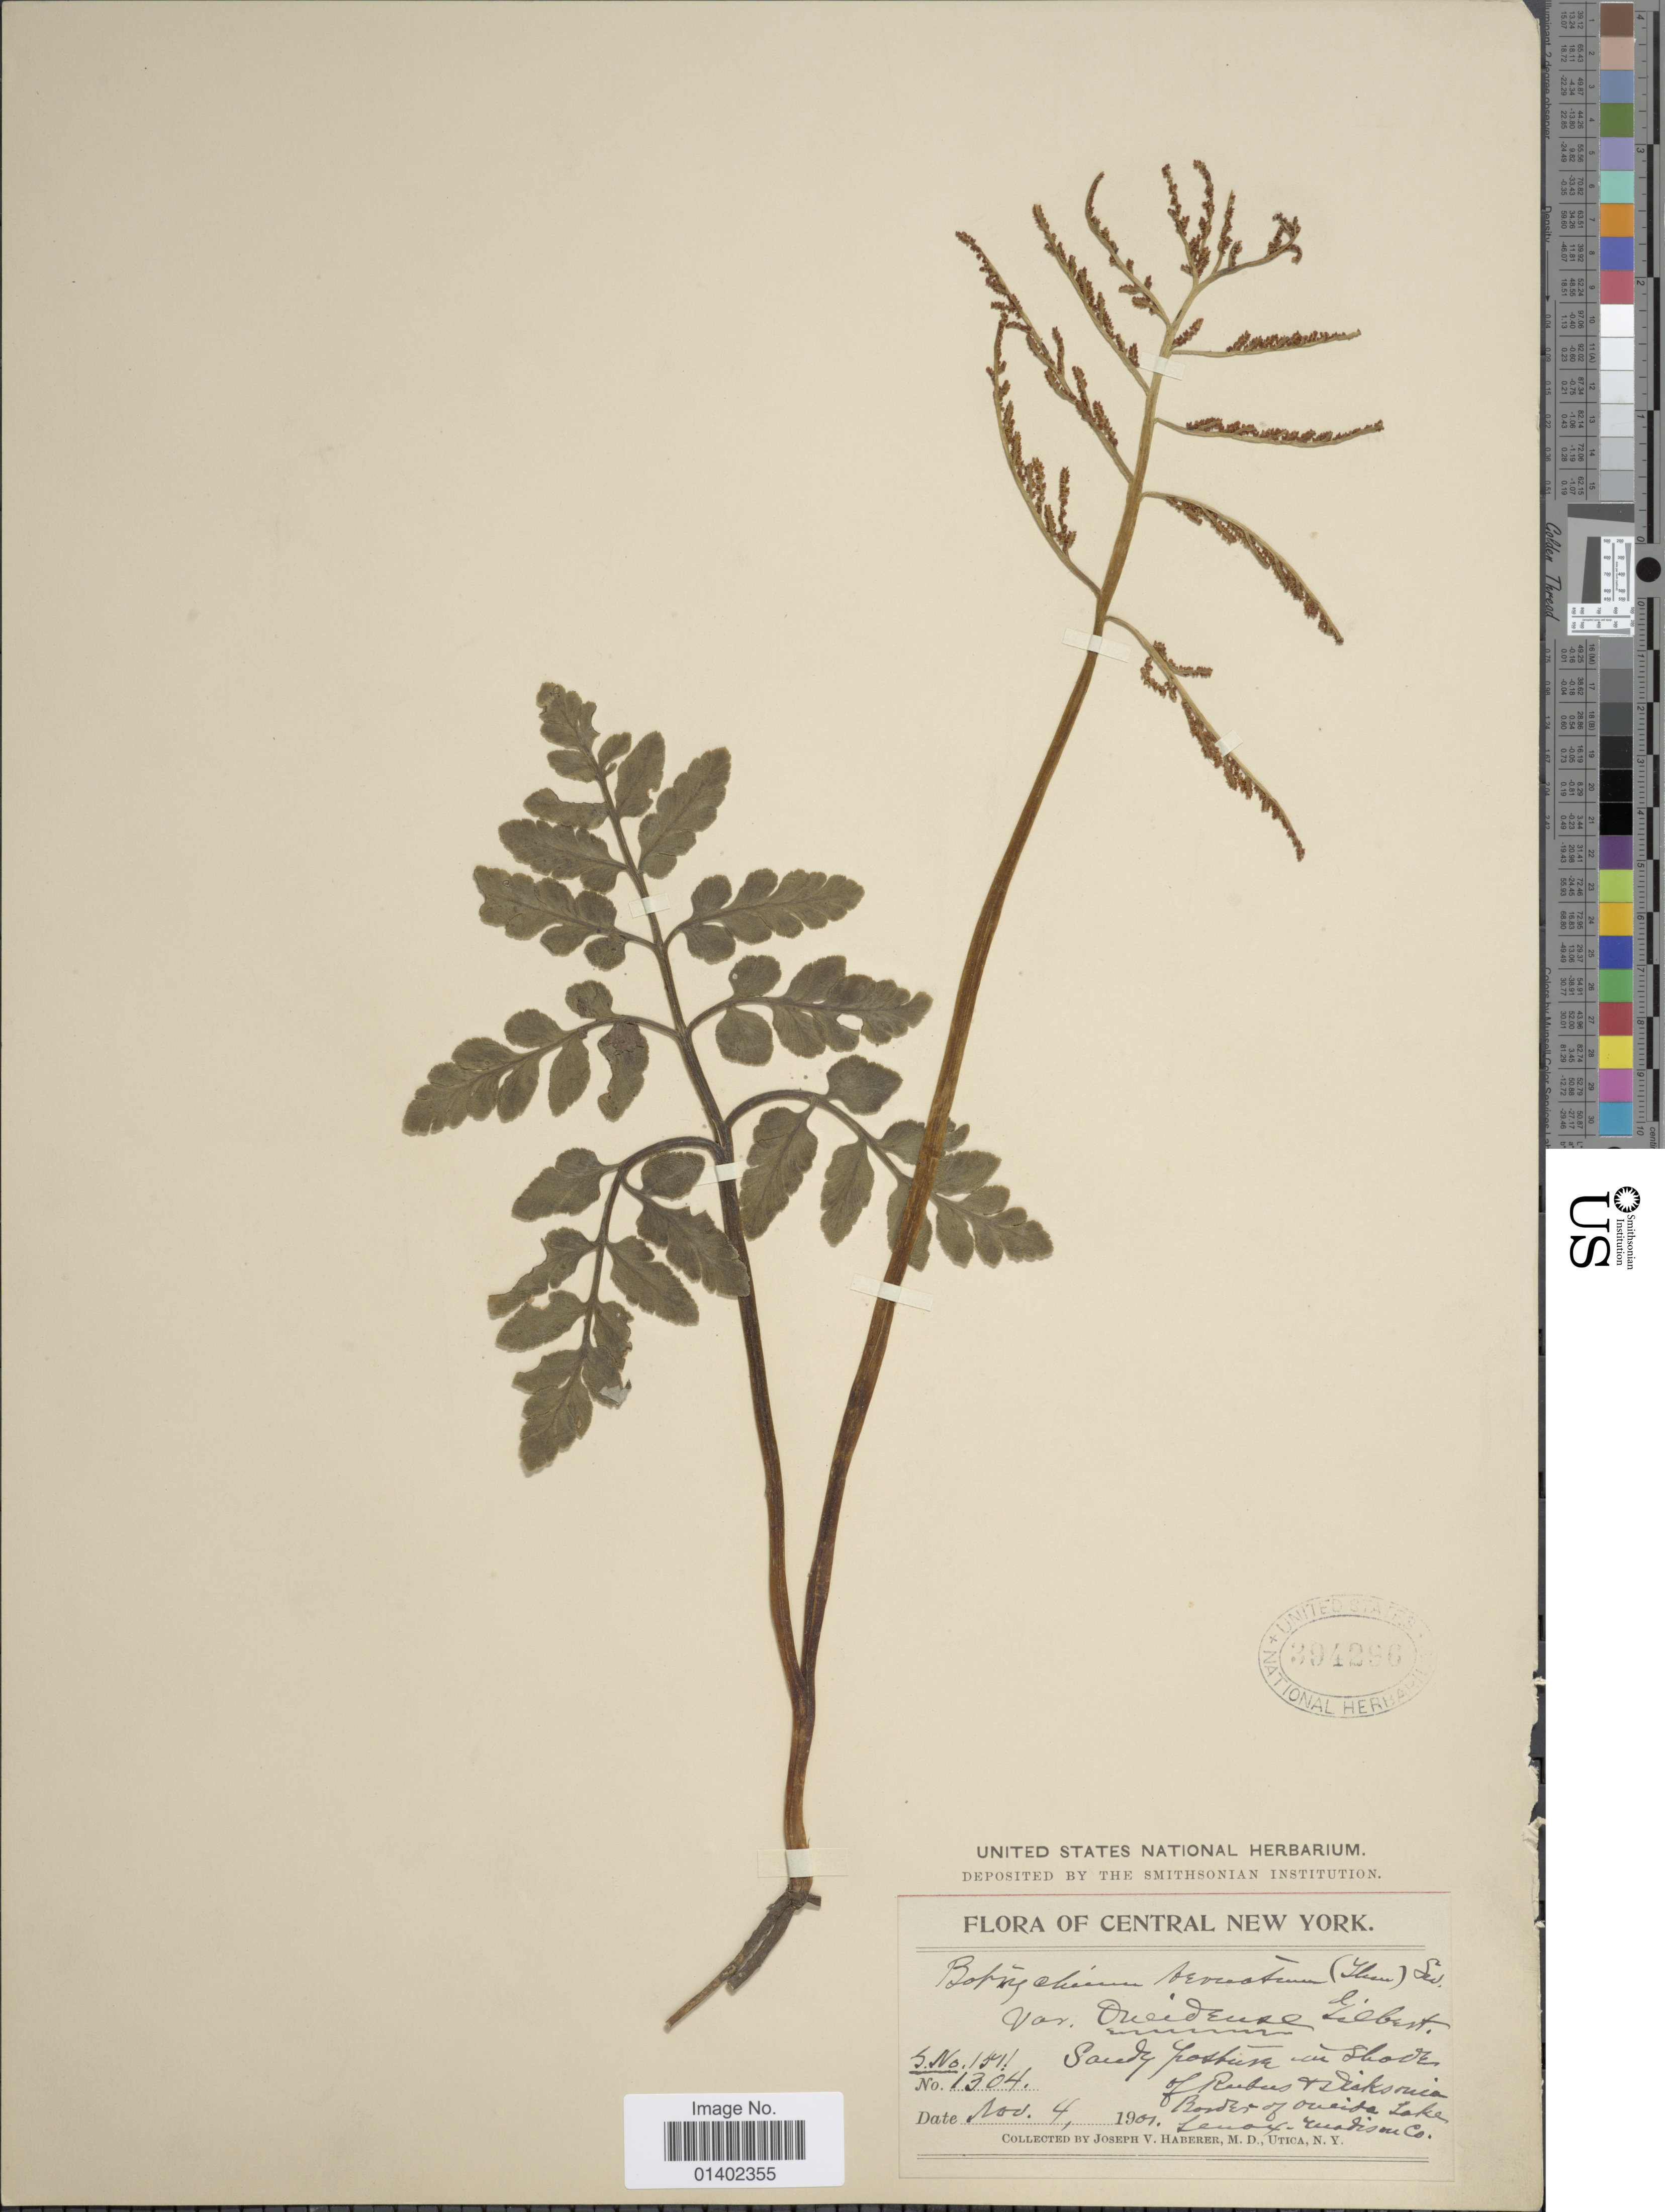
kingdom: Plantae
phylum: Tracheophyta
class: Polypodiopsida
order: Ophioglossales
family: Ophioglossaceae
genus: Botrychium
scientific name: Botrychium oneidense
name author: (Gilbert) House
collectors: J. V. Haberer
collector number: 1304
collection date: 1901-11-04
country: United States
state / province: New York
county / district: Oneida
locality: Central New York, Sandy pasture in shade of Rubus & Dicksonia. Border of Oneida Lake Lenox Madison Co.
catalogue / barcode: US 394296